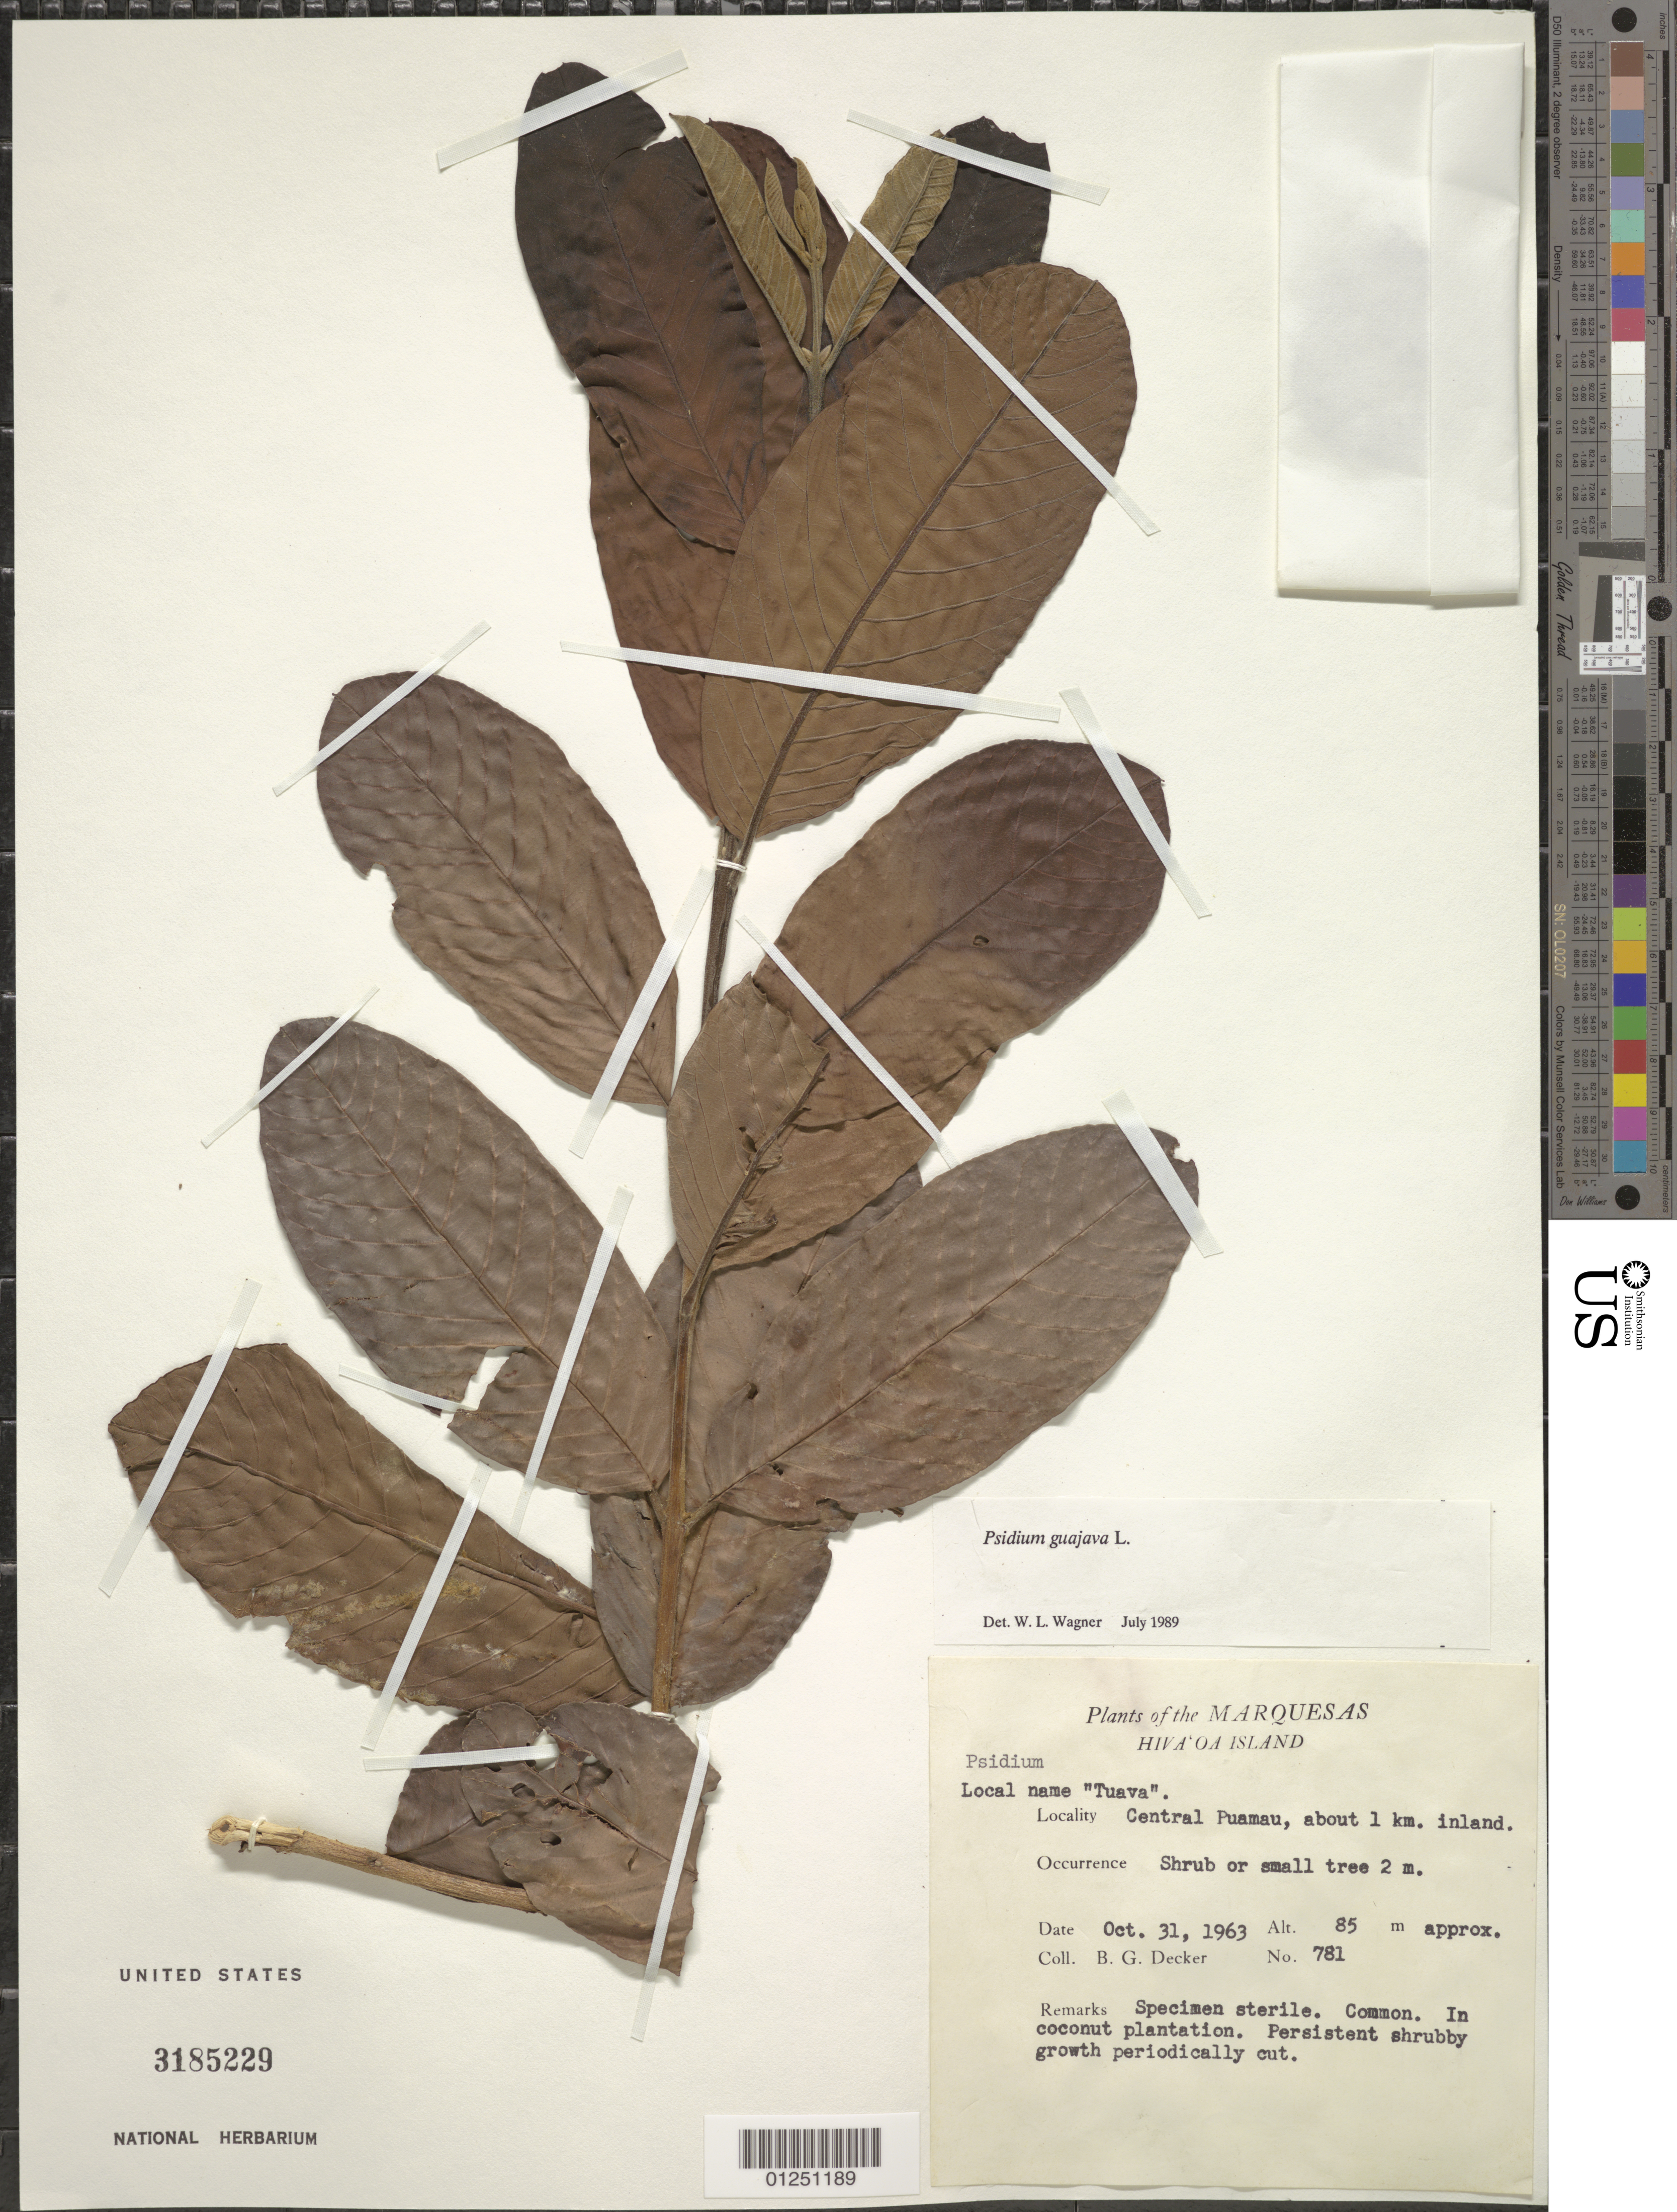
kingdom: Plantae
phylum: Tracheophyta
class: Magnoliopsida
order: Myrtales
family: Myrtaceae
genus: Psidium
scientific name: Psidium guajava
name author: L.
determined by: Wagner, W. L., (BOT), Smithsonian Institution - National Museum of Natural History (UNITED STATES)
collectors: B. G. Decker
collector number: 781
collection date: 1963-10-31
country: French Polynesia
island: Hiva Oa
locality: central Puamau about 1 km inland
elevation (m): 85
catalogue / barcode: US 3185229